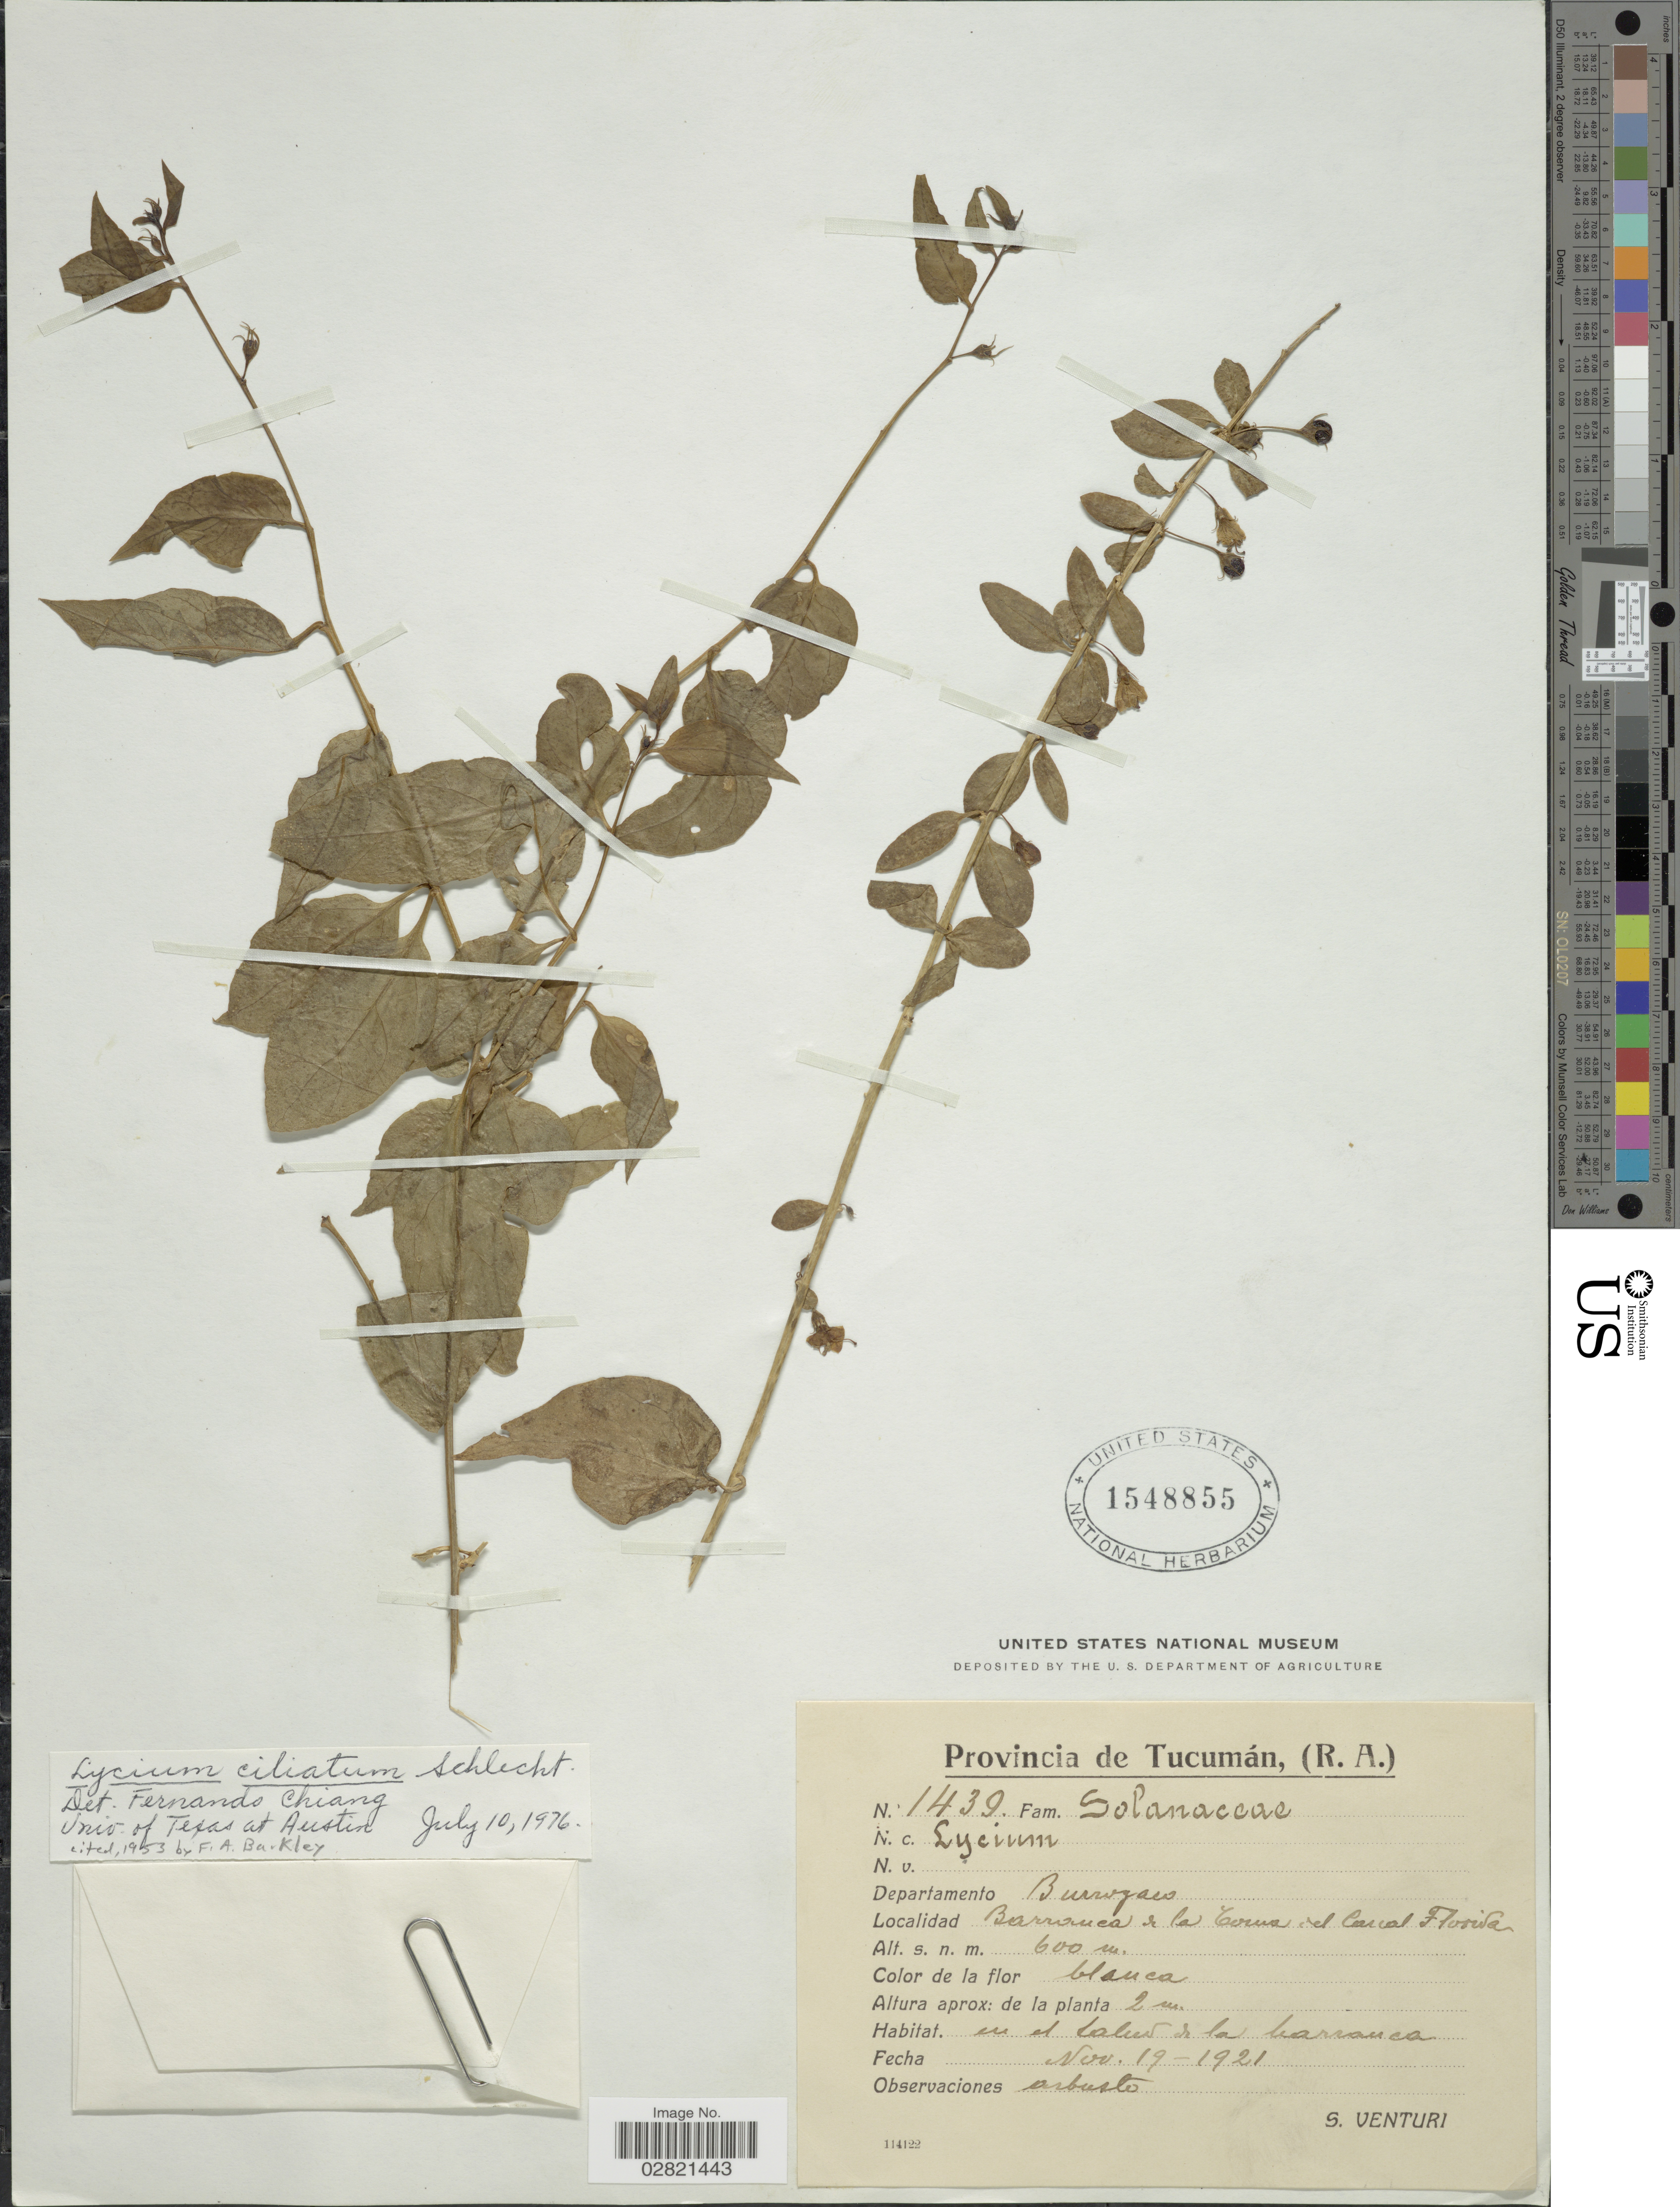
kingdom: Plantae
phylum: Tracheophyta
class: Magnoliopsida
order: Solanales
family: Solanaceae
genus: Lycium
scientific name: Lycium ciliatum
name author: Schltdl.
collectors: S. Venturi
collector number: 1439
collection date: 1921-11-19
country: Argentina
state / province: Tucuman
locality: Provincia de Tucumán, (R.A.). Departamento Burrogaio. Barranca de la Toma del Carcal Florida.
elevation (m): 600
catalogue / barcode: US 1548855